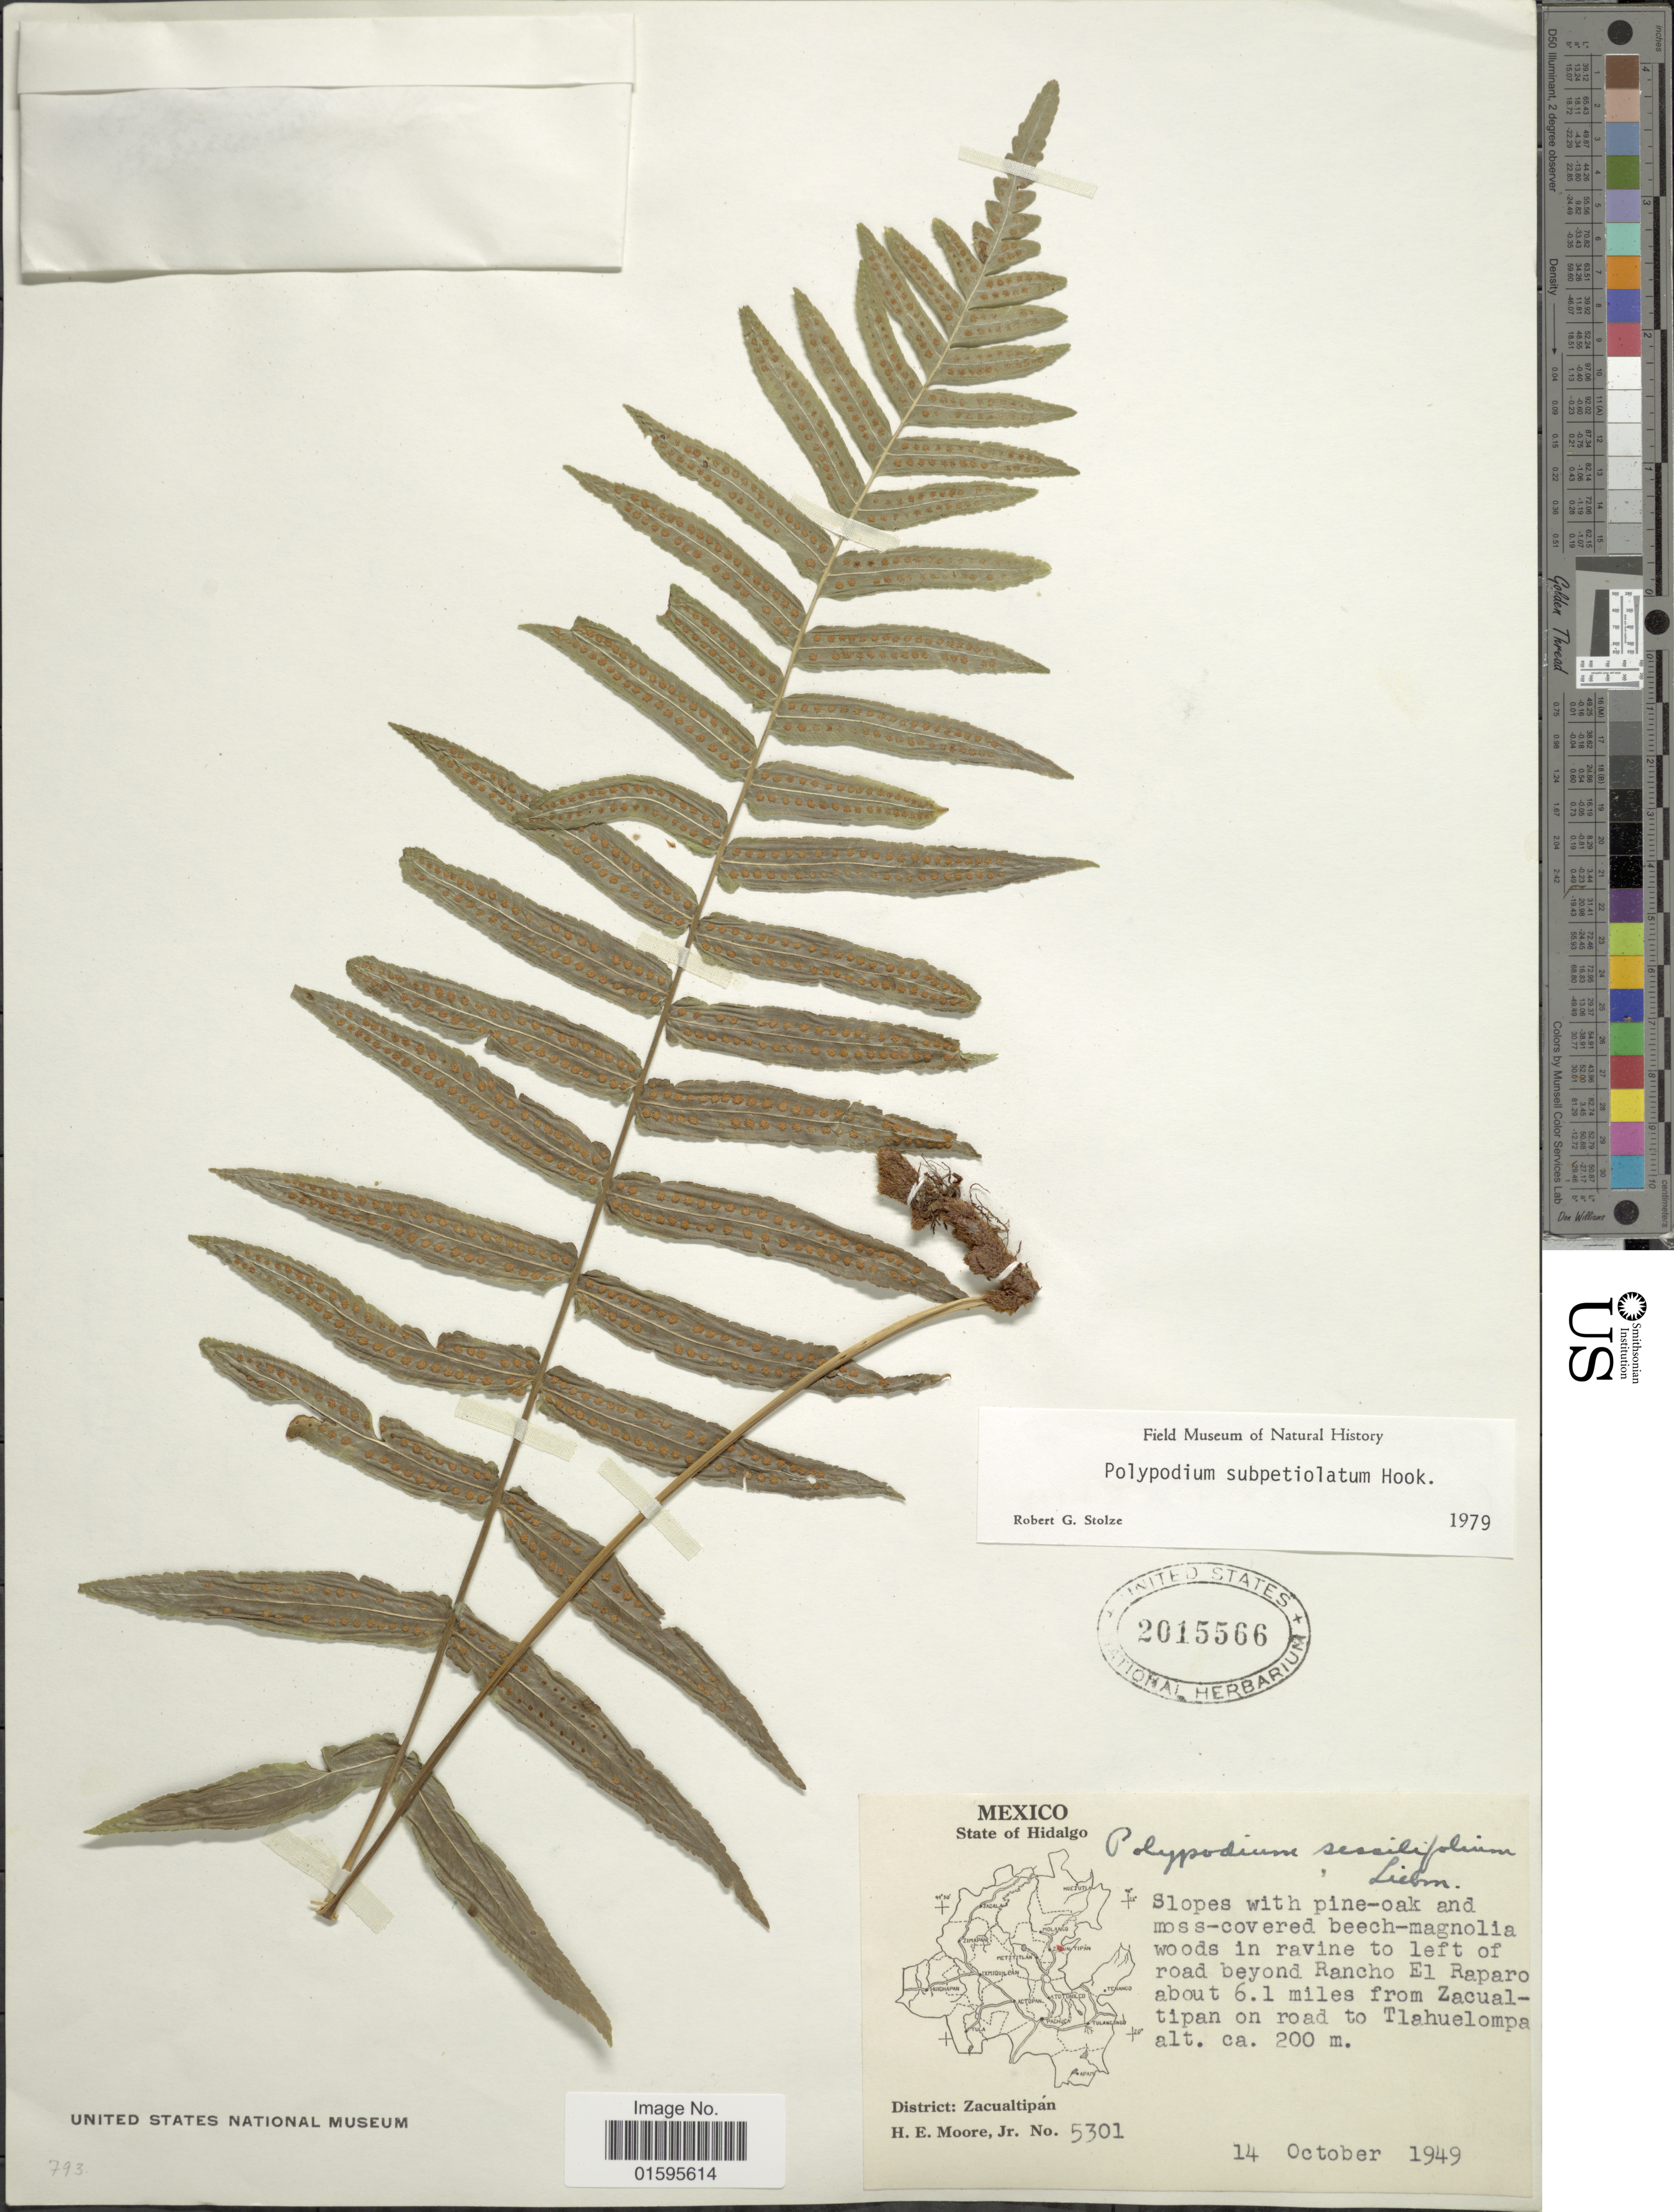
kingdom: Plantae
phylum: Tracheophyta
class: Polypodiopsida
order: Polypodiales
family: Polypodiaceae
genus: Polypodium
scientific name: Polypodium subpetiolatum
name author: Hook.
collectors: H. Moore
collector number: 5301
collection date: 1949-10-14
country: Mexico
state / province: Hidalgo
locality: State of Hidalgo, District Zacualtipan, road beyond Rancho El Raparo about 6.1 miles from Zacualtipan on road to Tlahuelompa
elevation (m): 200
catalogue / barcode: US 2015566